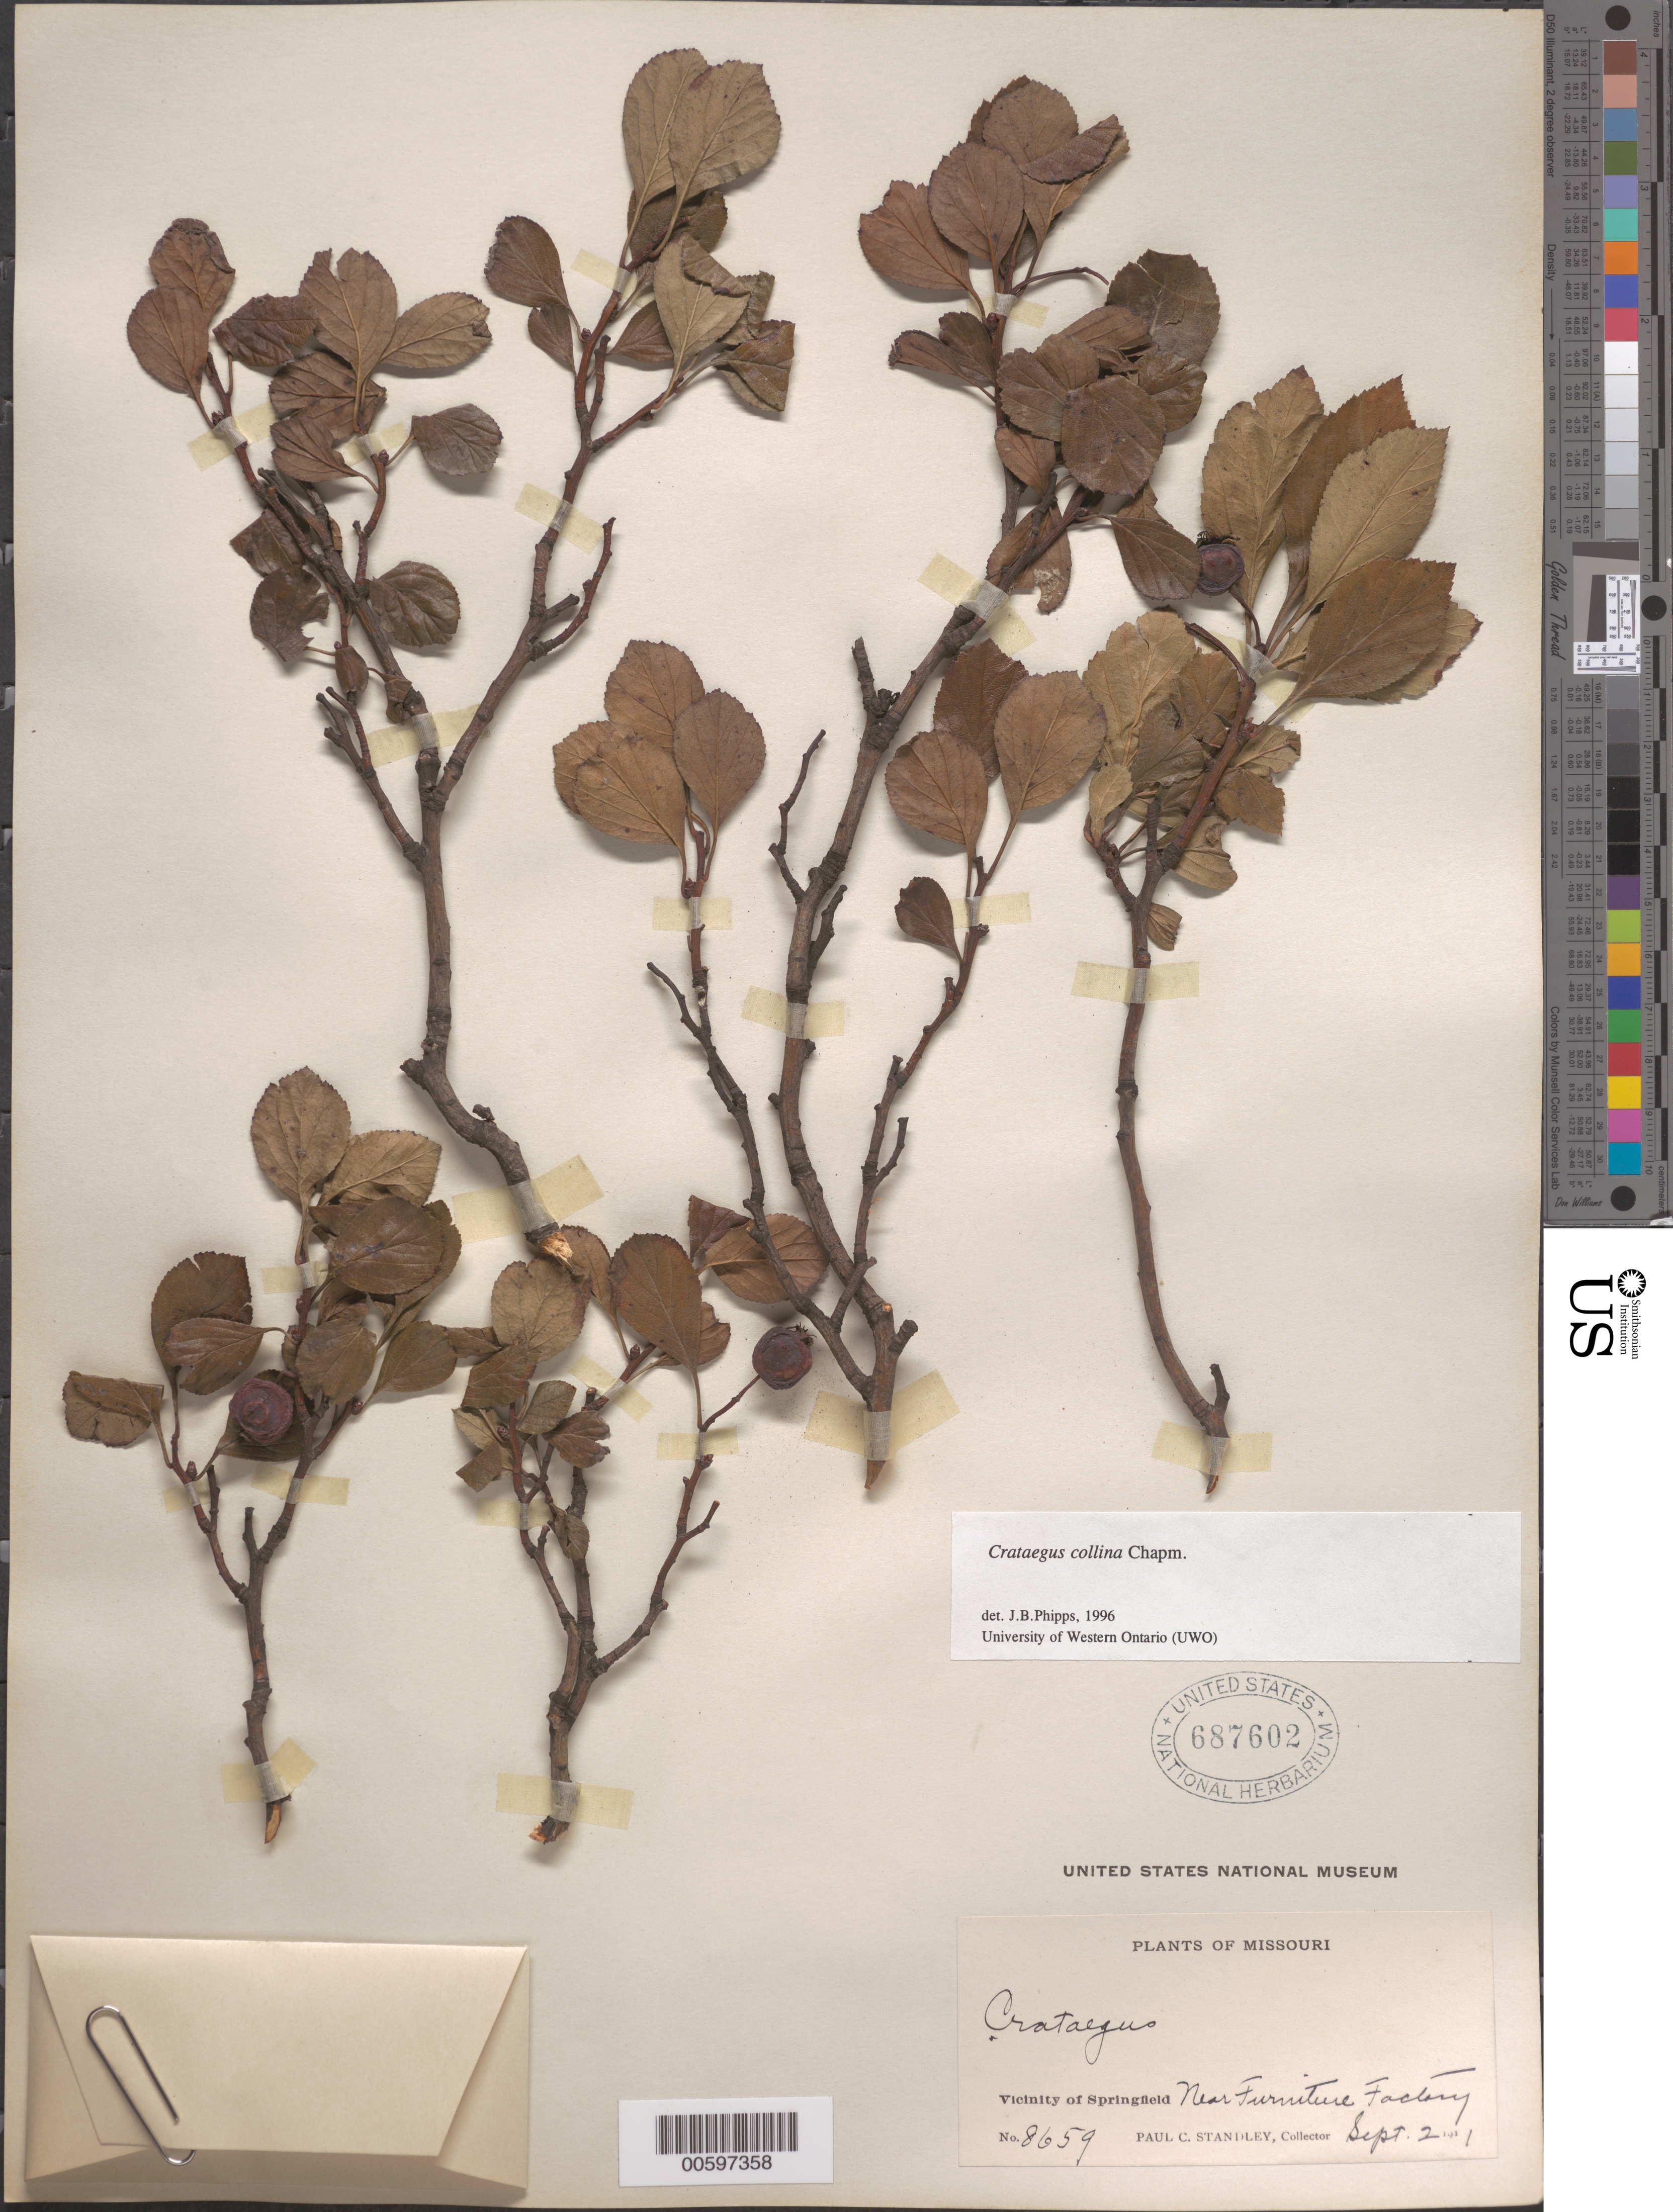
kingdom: Plantae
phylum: Tracheophyta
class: Magnoliopsida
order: Rosales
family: Rosaceae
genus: Crataegus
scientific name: Crataegus collina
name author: Chapm.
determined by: Phipps, James B., (UWO), University of Western Ontario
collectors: P. C. Standley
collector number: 8659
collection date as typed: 02 Sep 1911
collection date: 1911-09-02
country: United States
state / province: Missouri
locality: Vicinity of Springfield, near furniture factory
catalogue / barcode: US 687602